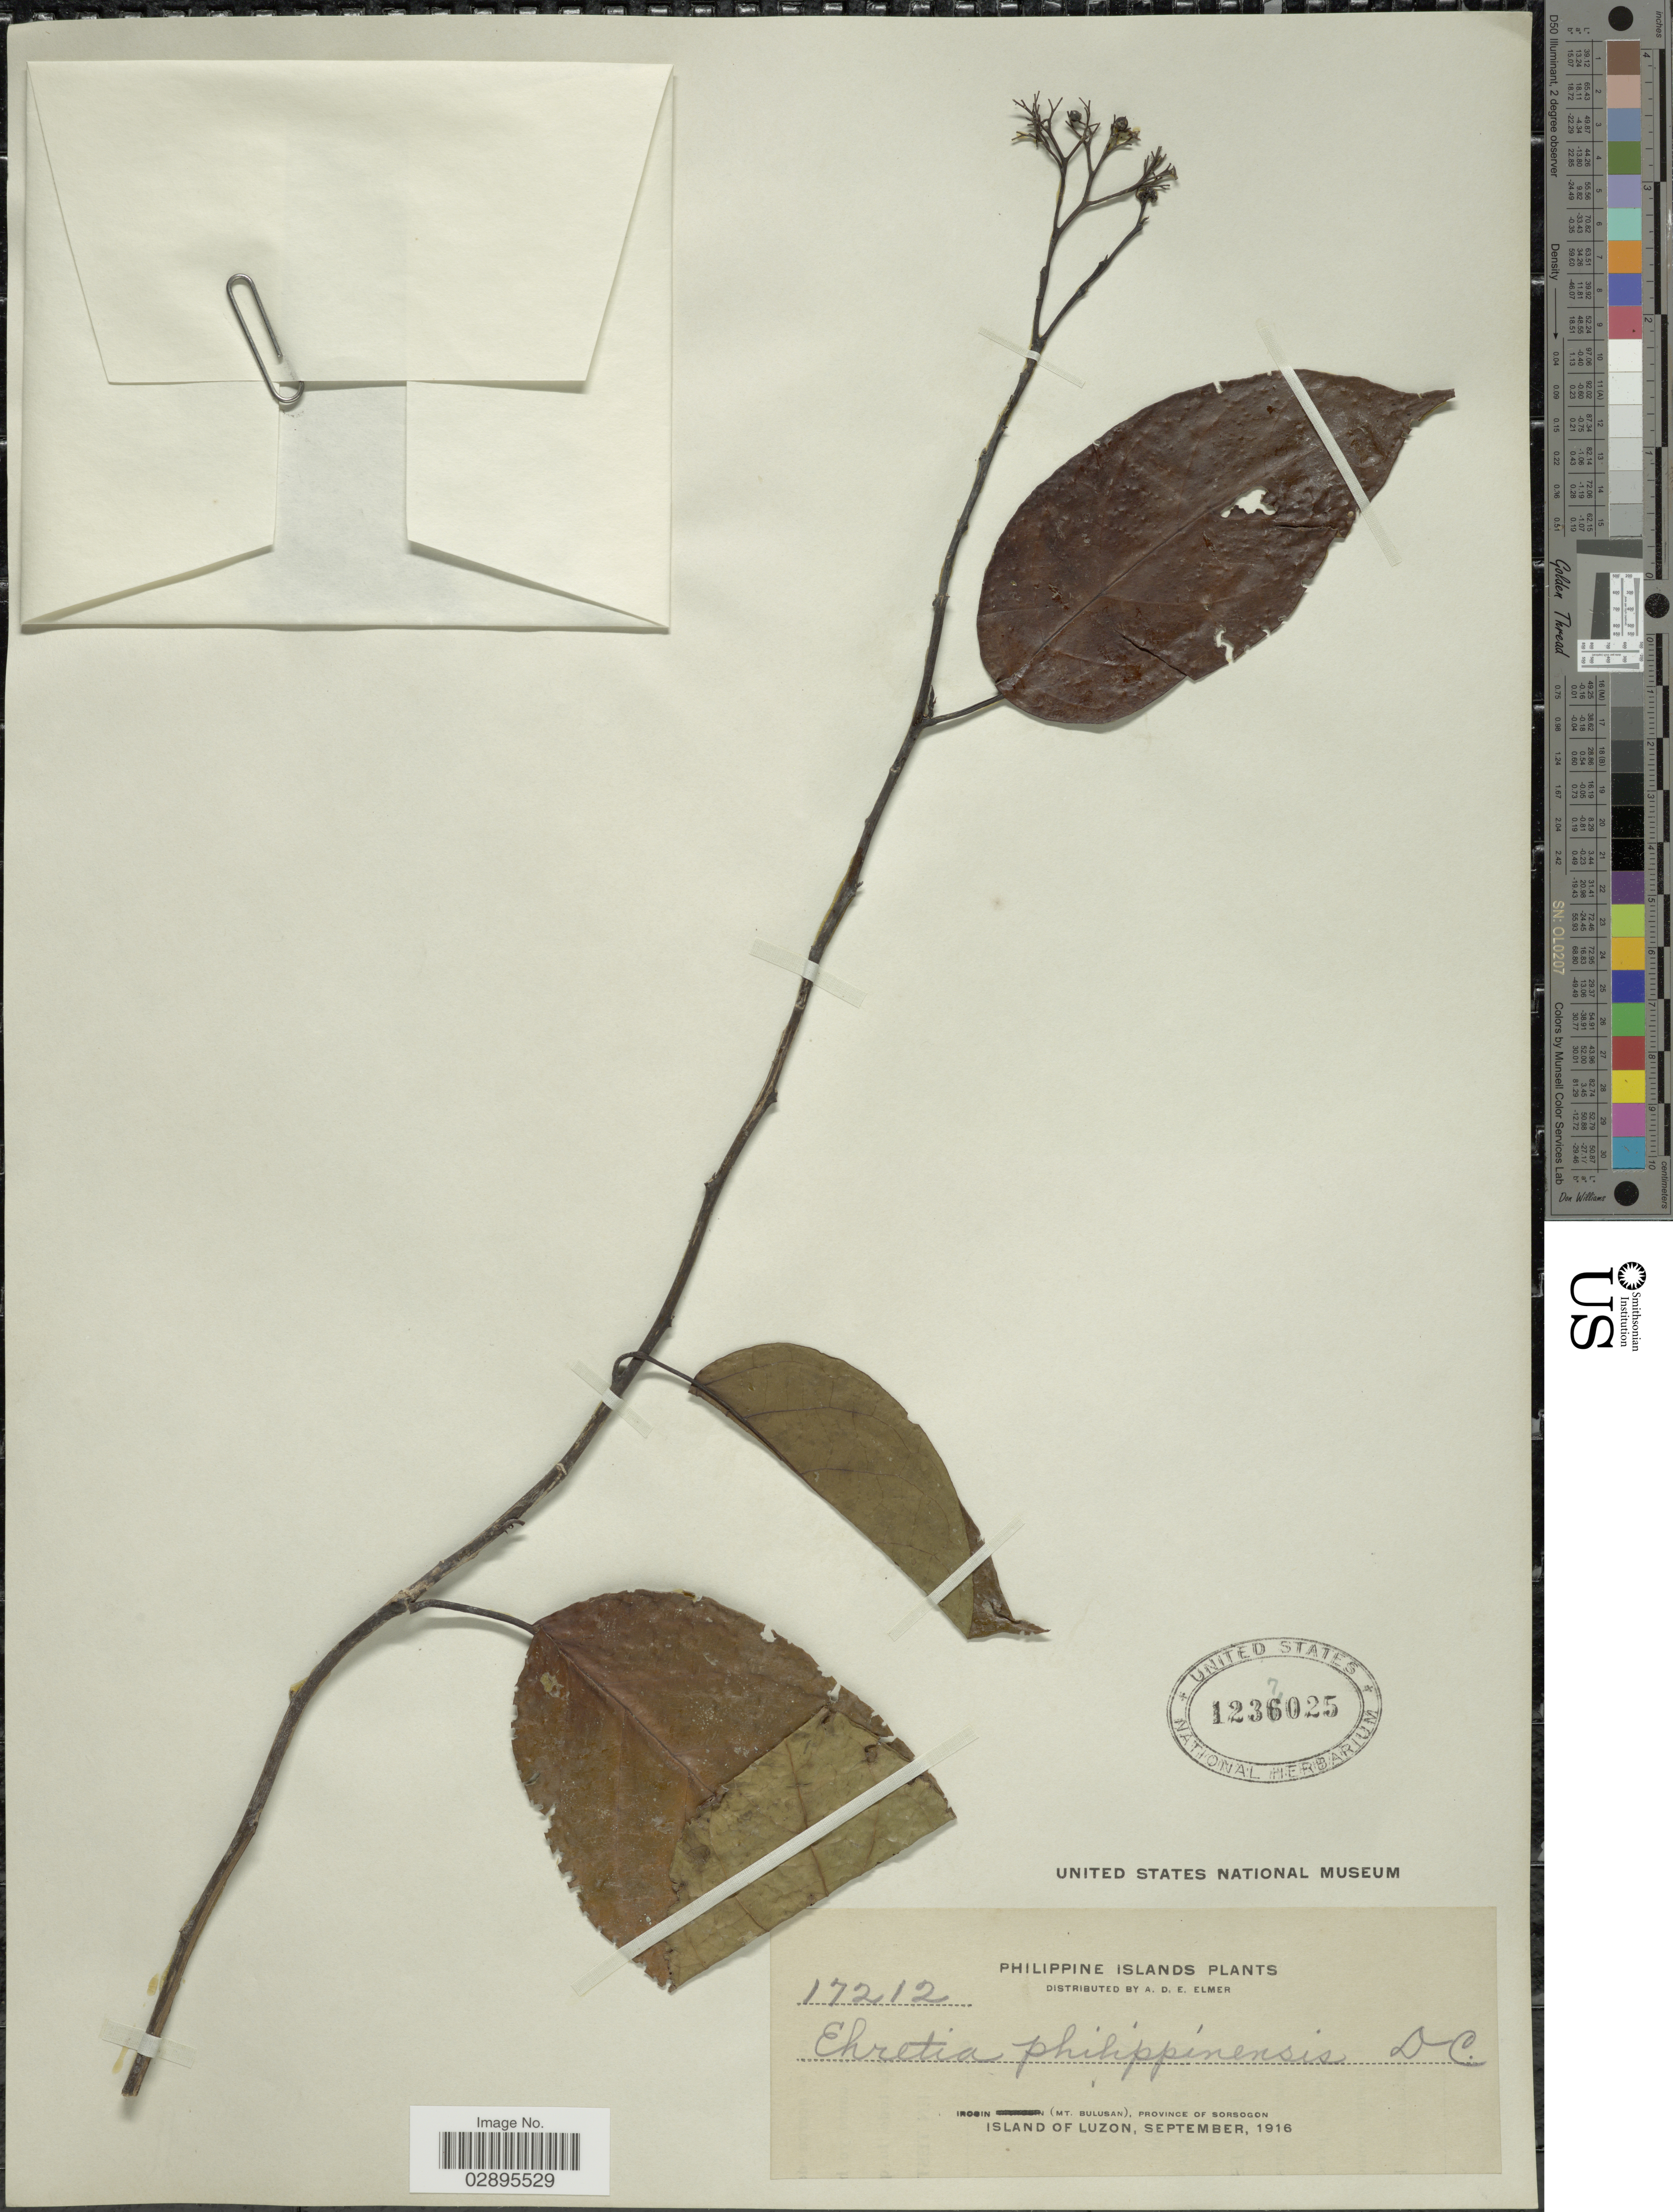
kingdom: Plantae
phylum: Tracheophyta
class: Magnoliopsida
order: Boraginales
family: Ehretiaceae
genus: Ehretia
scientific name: Ehretia philippinensis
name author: A. DC.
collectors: A. D. E. Elmer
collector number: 17212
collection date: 1916-09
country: Philippines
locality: Philippine Island. Irosin (Mt. Bulusan), Province of Sorsogon. Island of Luzon.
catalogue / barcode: US 1237025